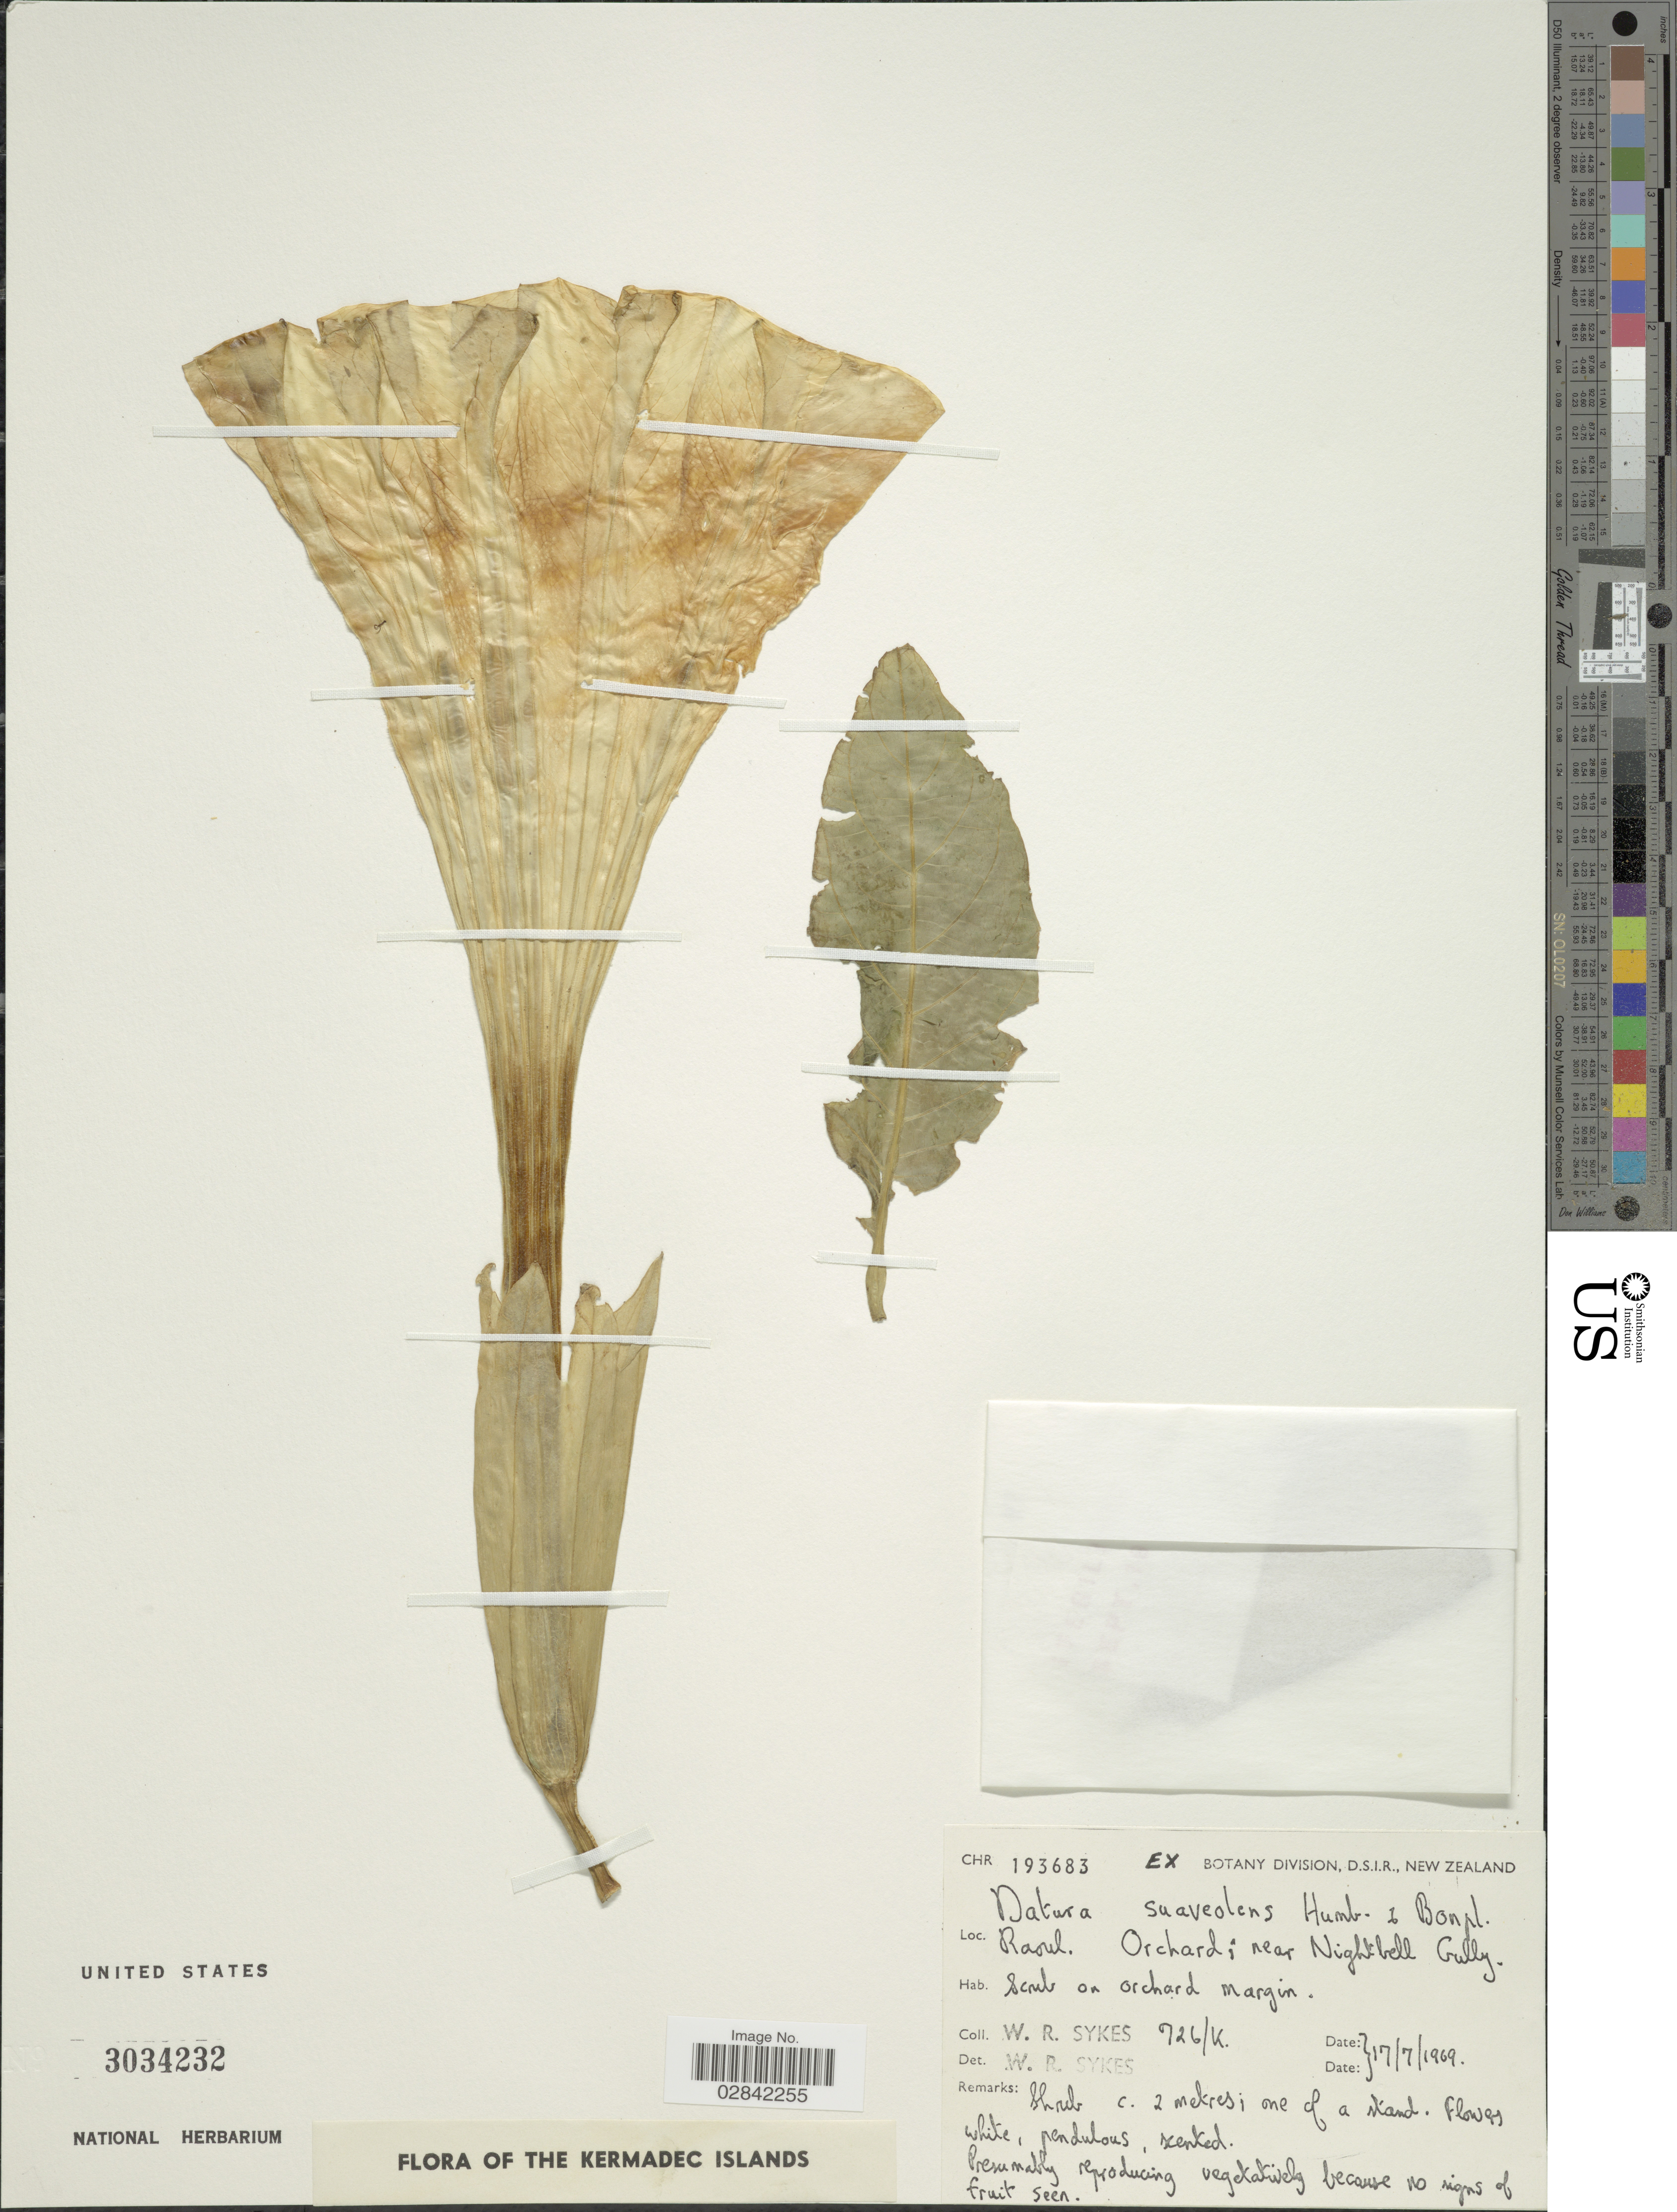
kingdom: Plantae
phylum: Tracheophyta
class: Magnoliopsida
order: Solanales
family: Solanaceae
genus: Brugmansia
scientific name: Brugmansia suaveolens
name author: (Humb. & Bonpl. ex Willd.) Brecht. & J. Presl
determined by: Wagner, W. L., (BOT), Smithsonian Institution - National Museum of Natural History (UNITED STATES)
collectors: W. R. Sykes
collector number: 726/K.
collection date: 1969-07-17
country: New Zealand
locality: Raoul, Orchard; near Nightbell Gully.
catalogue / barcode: US 3034232